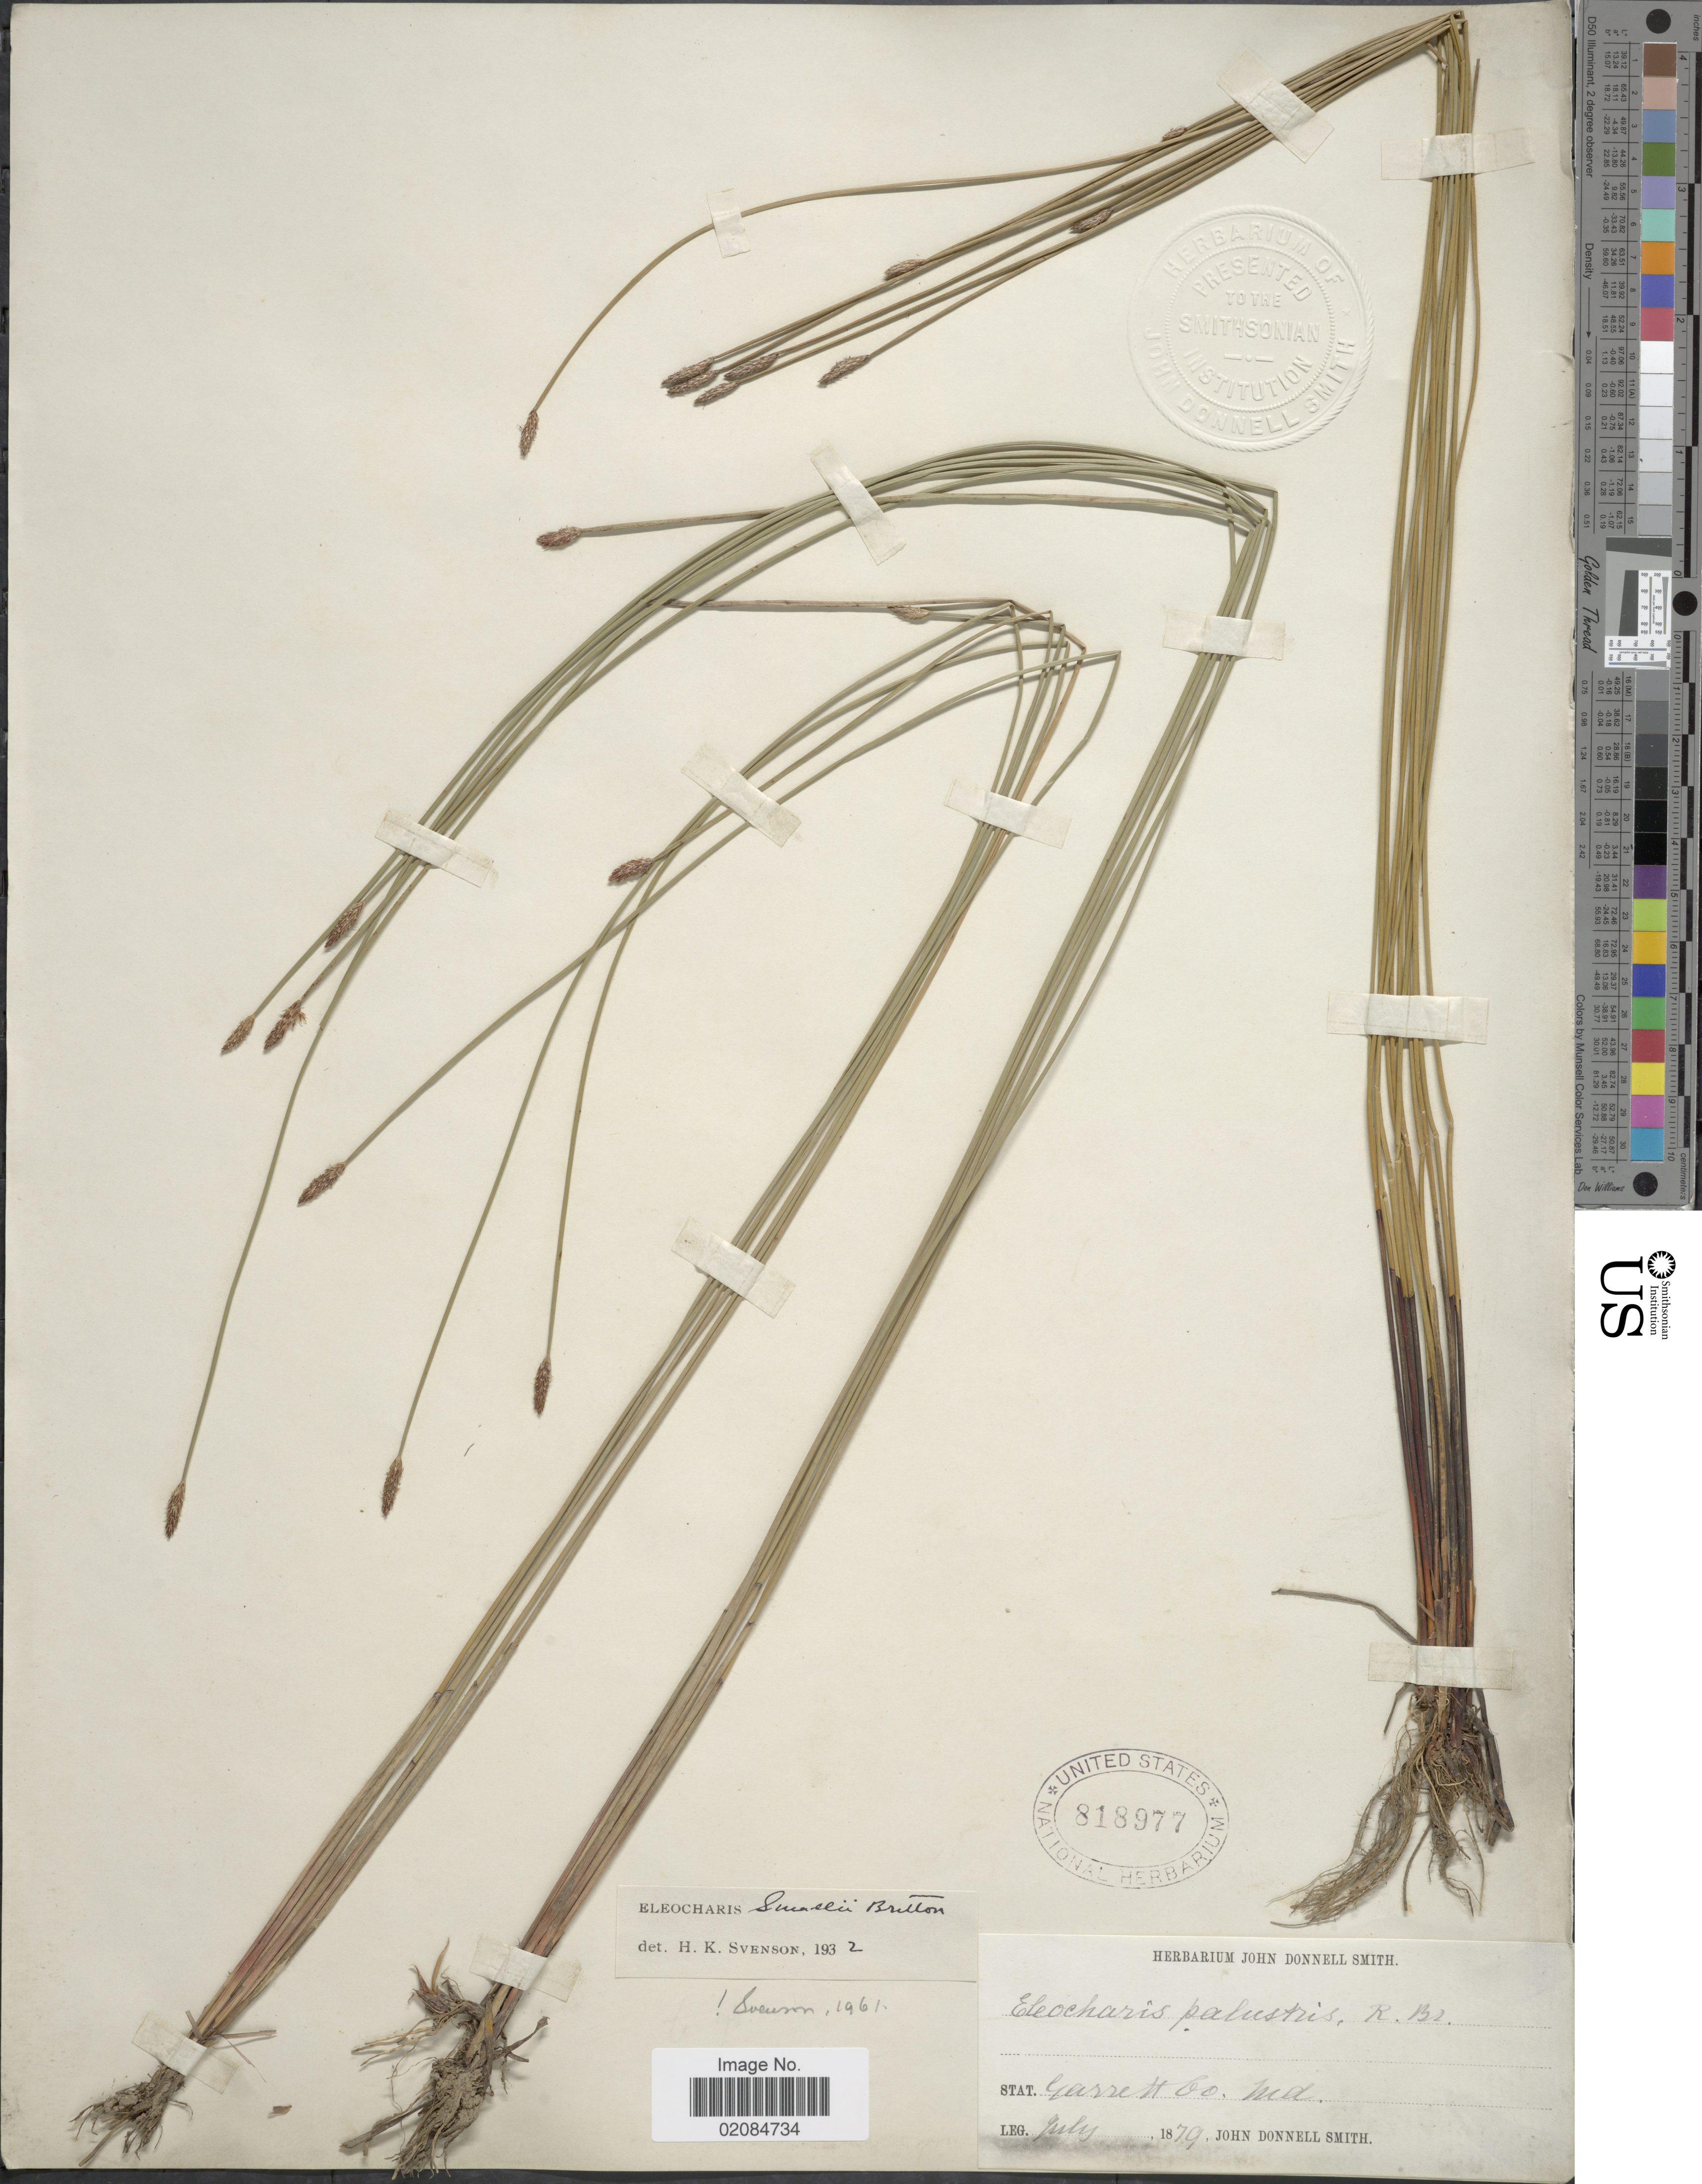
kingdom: Plantae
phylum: Tracheophyta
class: Liliopsida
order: Poales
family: Cyperaceae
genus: Eleocharis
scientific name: Eleocharis palustris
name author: (L.) Roem. & Schult.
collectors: J. Donnell Smith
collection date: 1879-07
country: United States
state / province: Maryland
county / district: Garrett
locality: Garrett Co. Md.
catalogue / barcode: US 818977